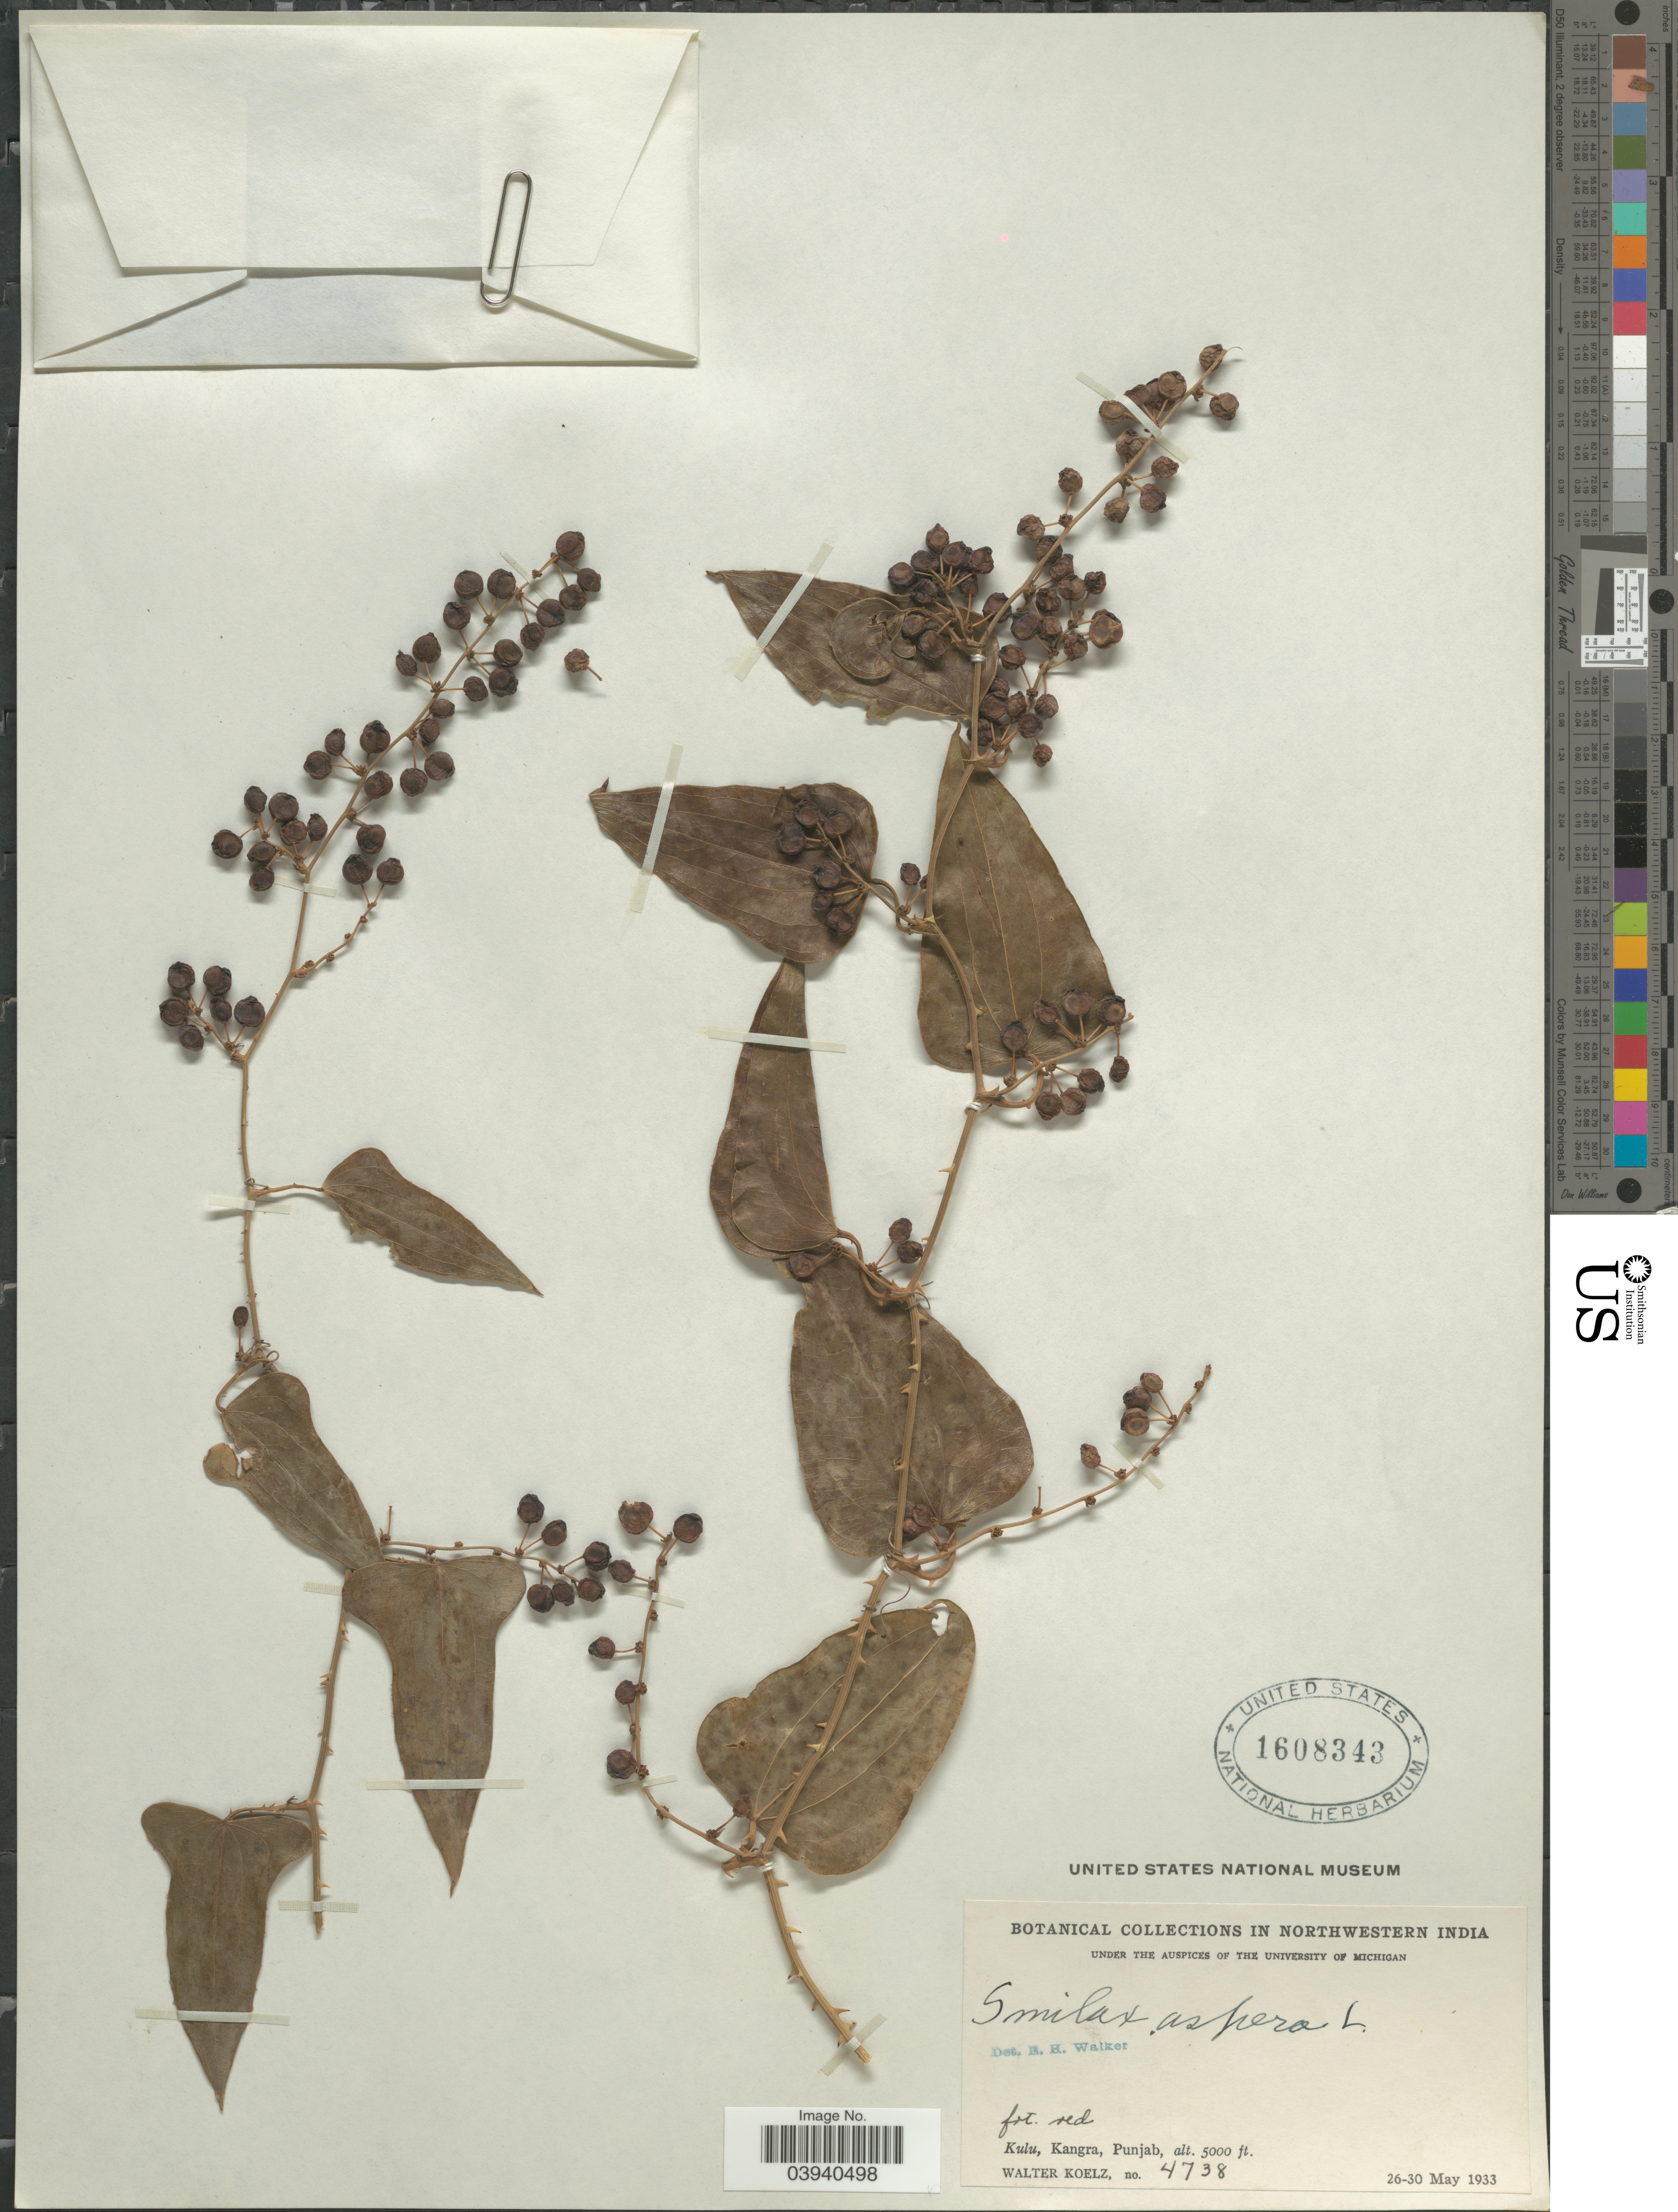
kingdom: Plantae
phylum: Tracheophyta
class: Liliopsida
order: Liliales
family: Smilacaceae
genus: Smilax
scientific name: Smilax aspera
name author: L.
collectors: W. N. Koelz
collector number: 4738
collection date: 1933-05-26/1933-05-30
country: India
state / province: Punjab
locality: In Northwestern India. Kulu, Kangra.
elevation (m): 1524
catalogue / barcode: US 1608343